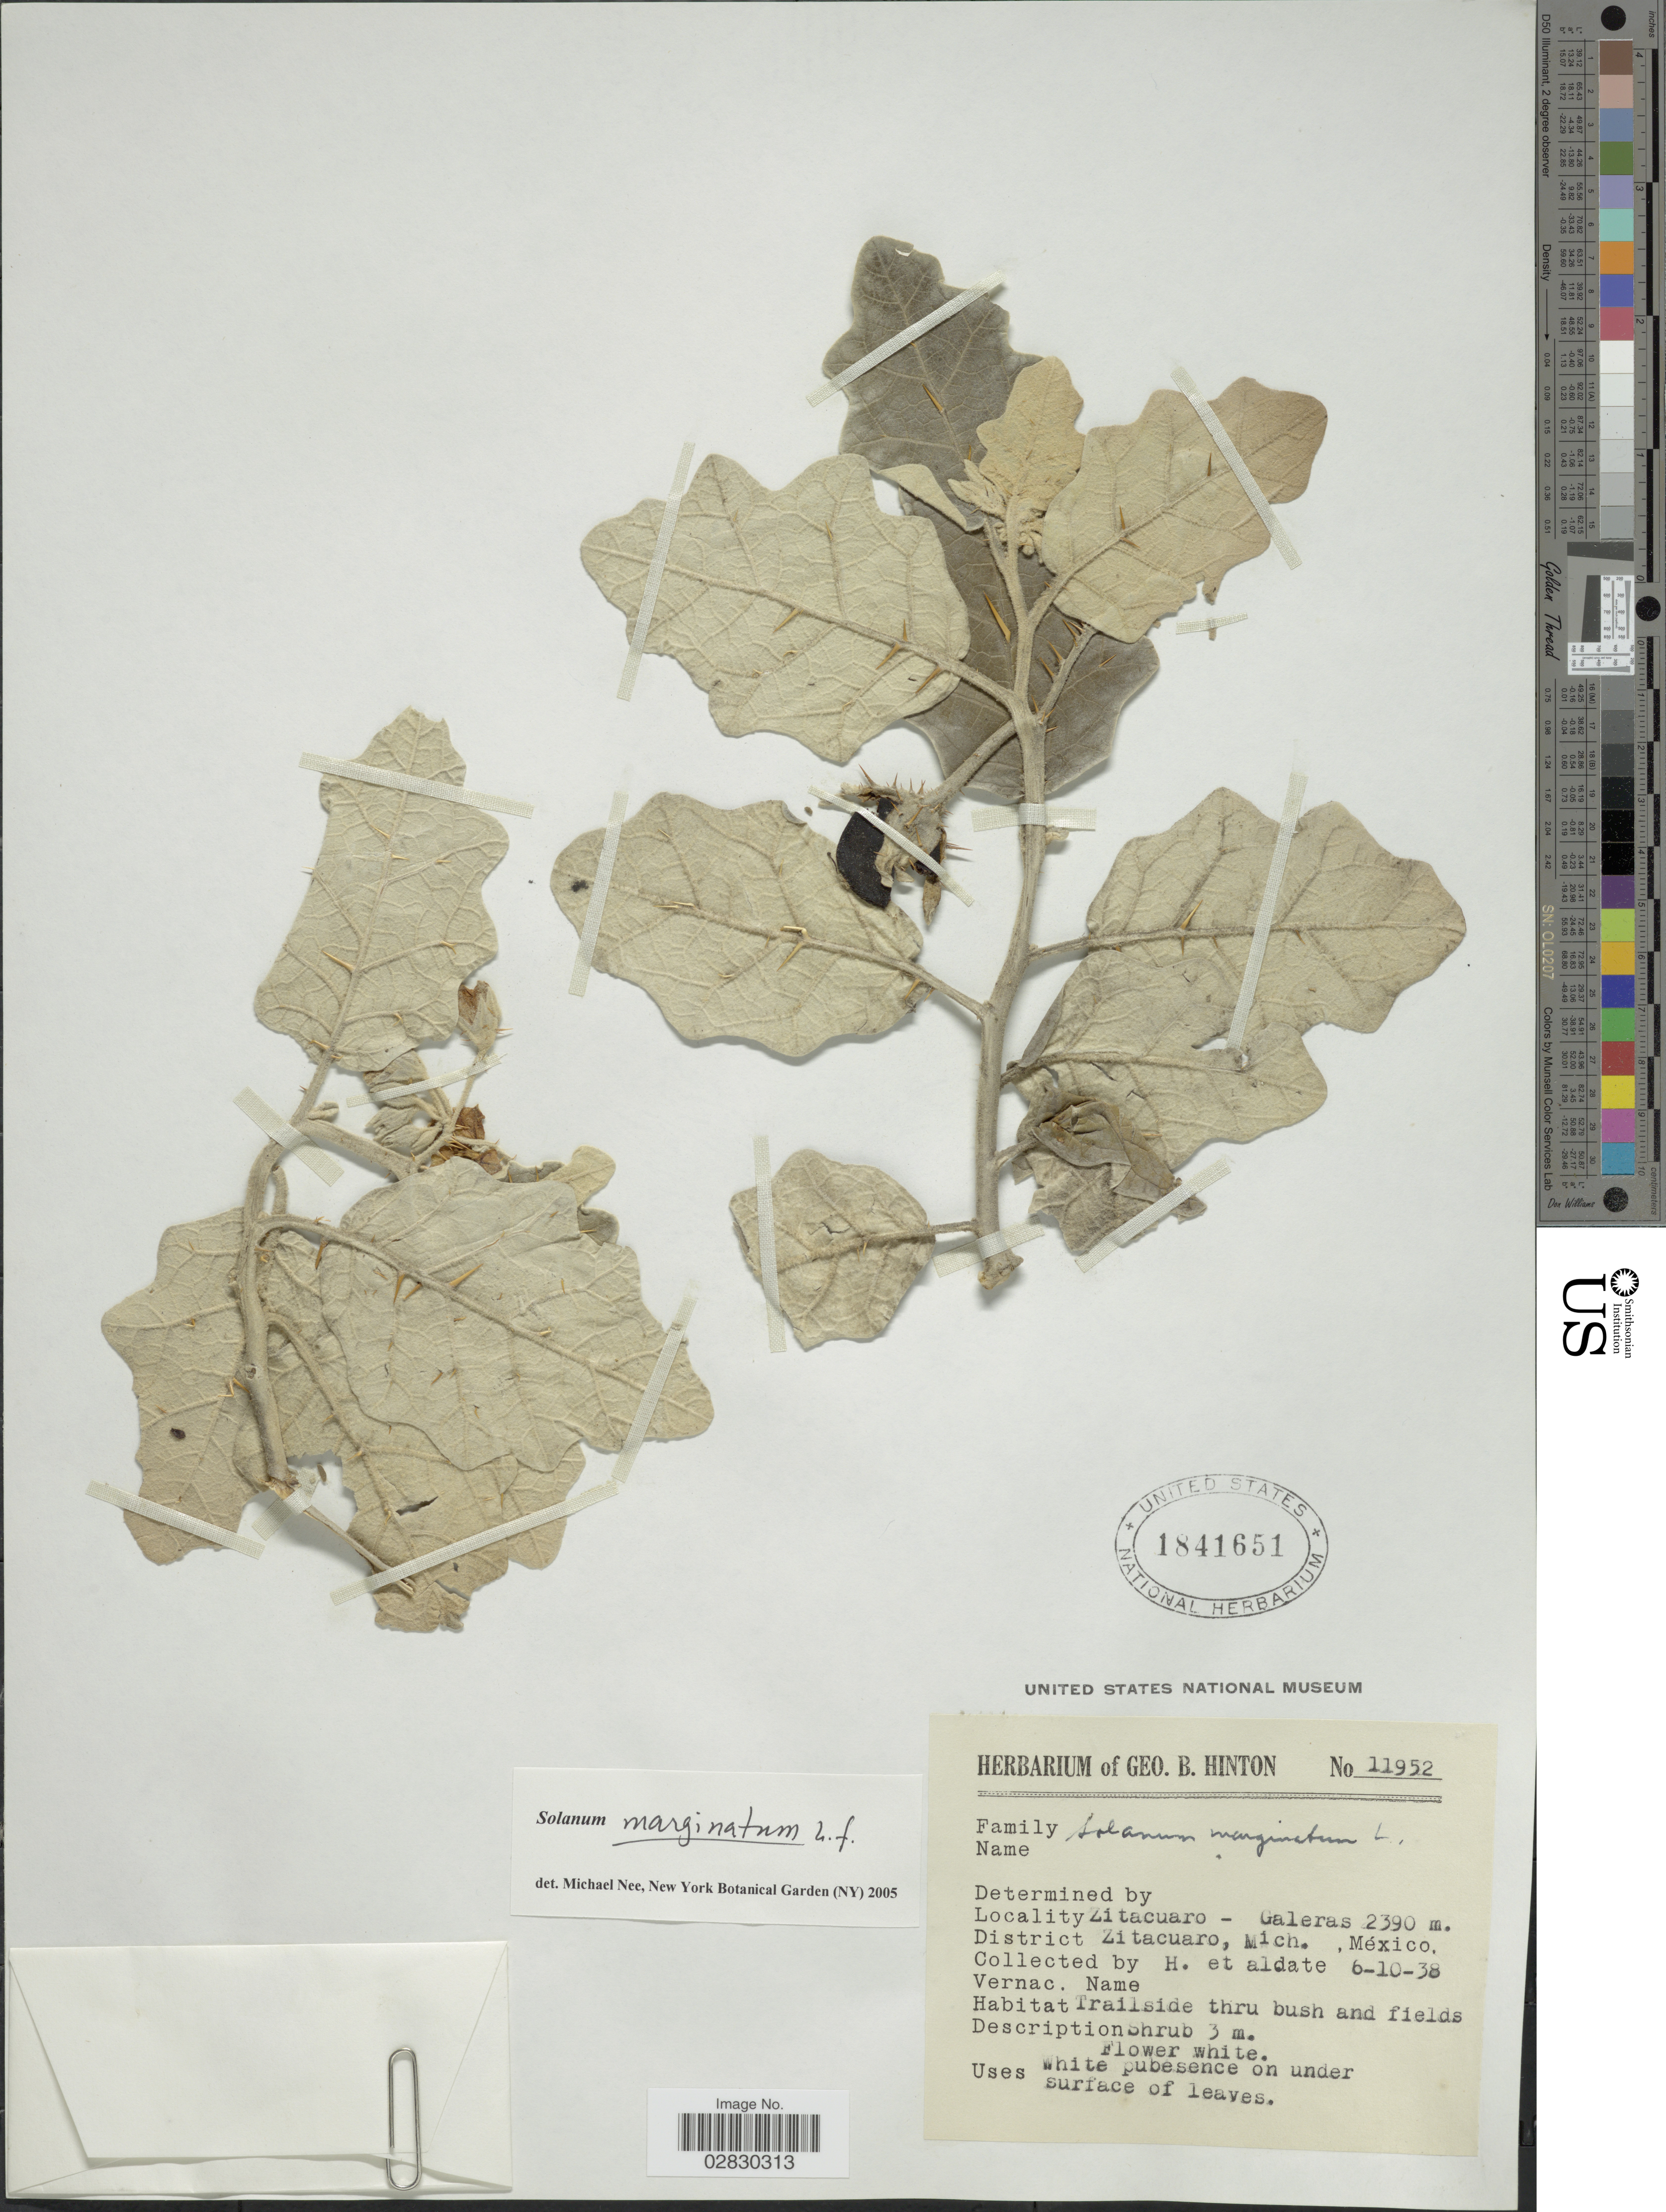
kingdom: Plantae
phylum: Tracheophyta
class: Magnoliopsida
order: Solanales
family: Solanaceae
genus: Solanum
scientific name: Solanum marginatum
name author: L. f.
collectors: G. B. Hinton & et al.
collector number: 11952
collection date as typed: Transcribed d/m/y: 6/10/38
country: Mexico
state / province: Michoacán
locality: Zitacuaro - Galeras. District Zitacuaro.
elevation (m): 2390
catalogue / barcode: US 1841651